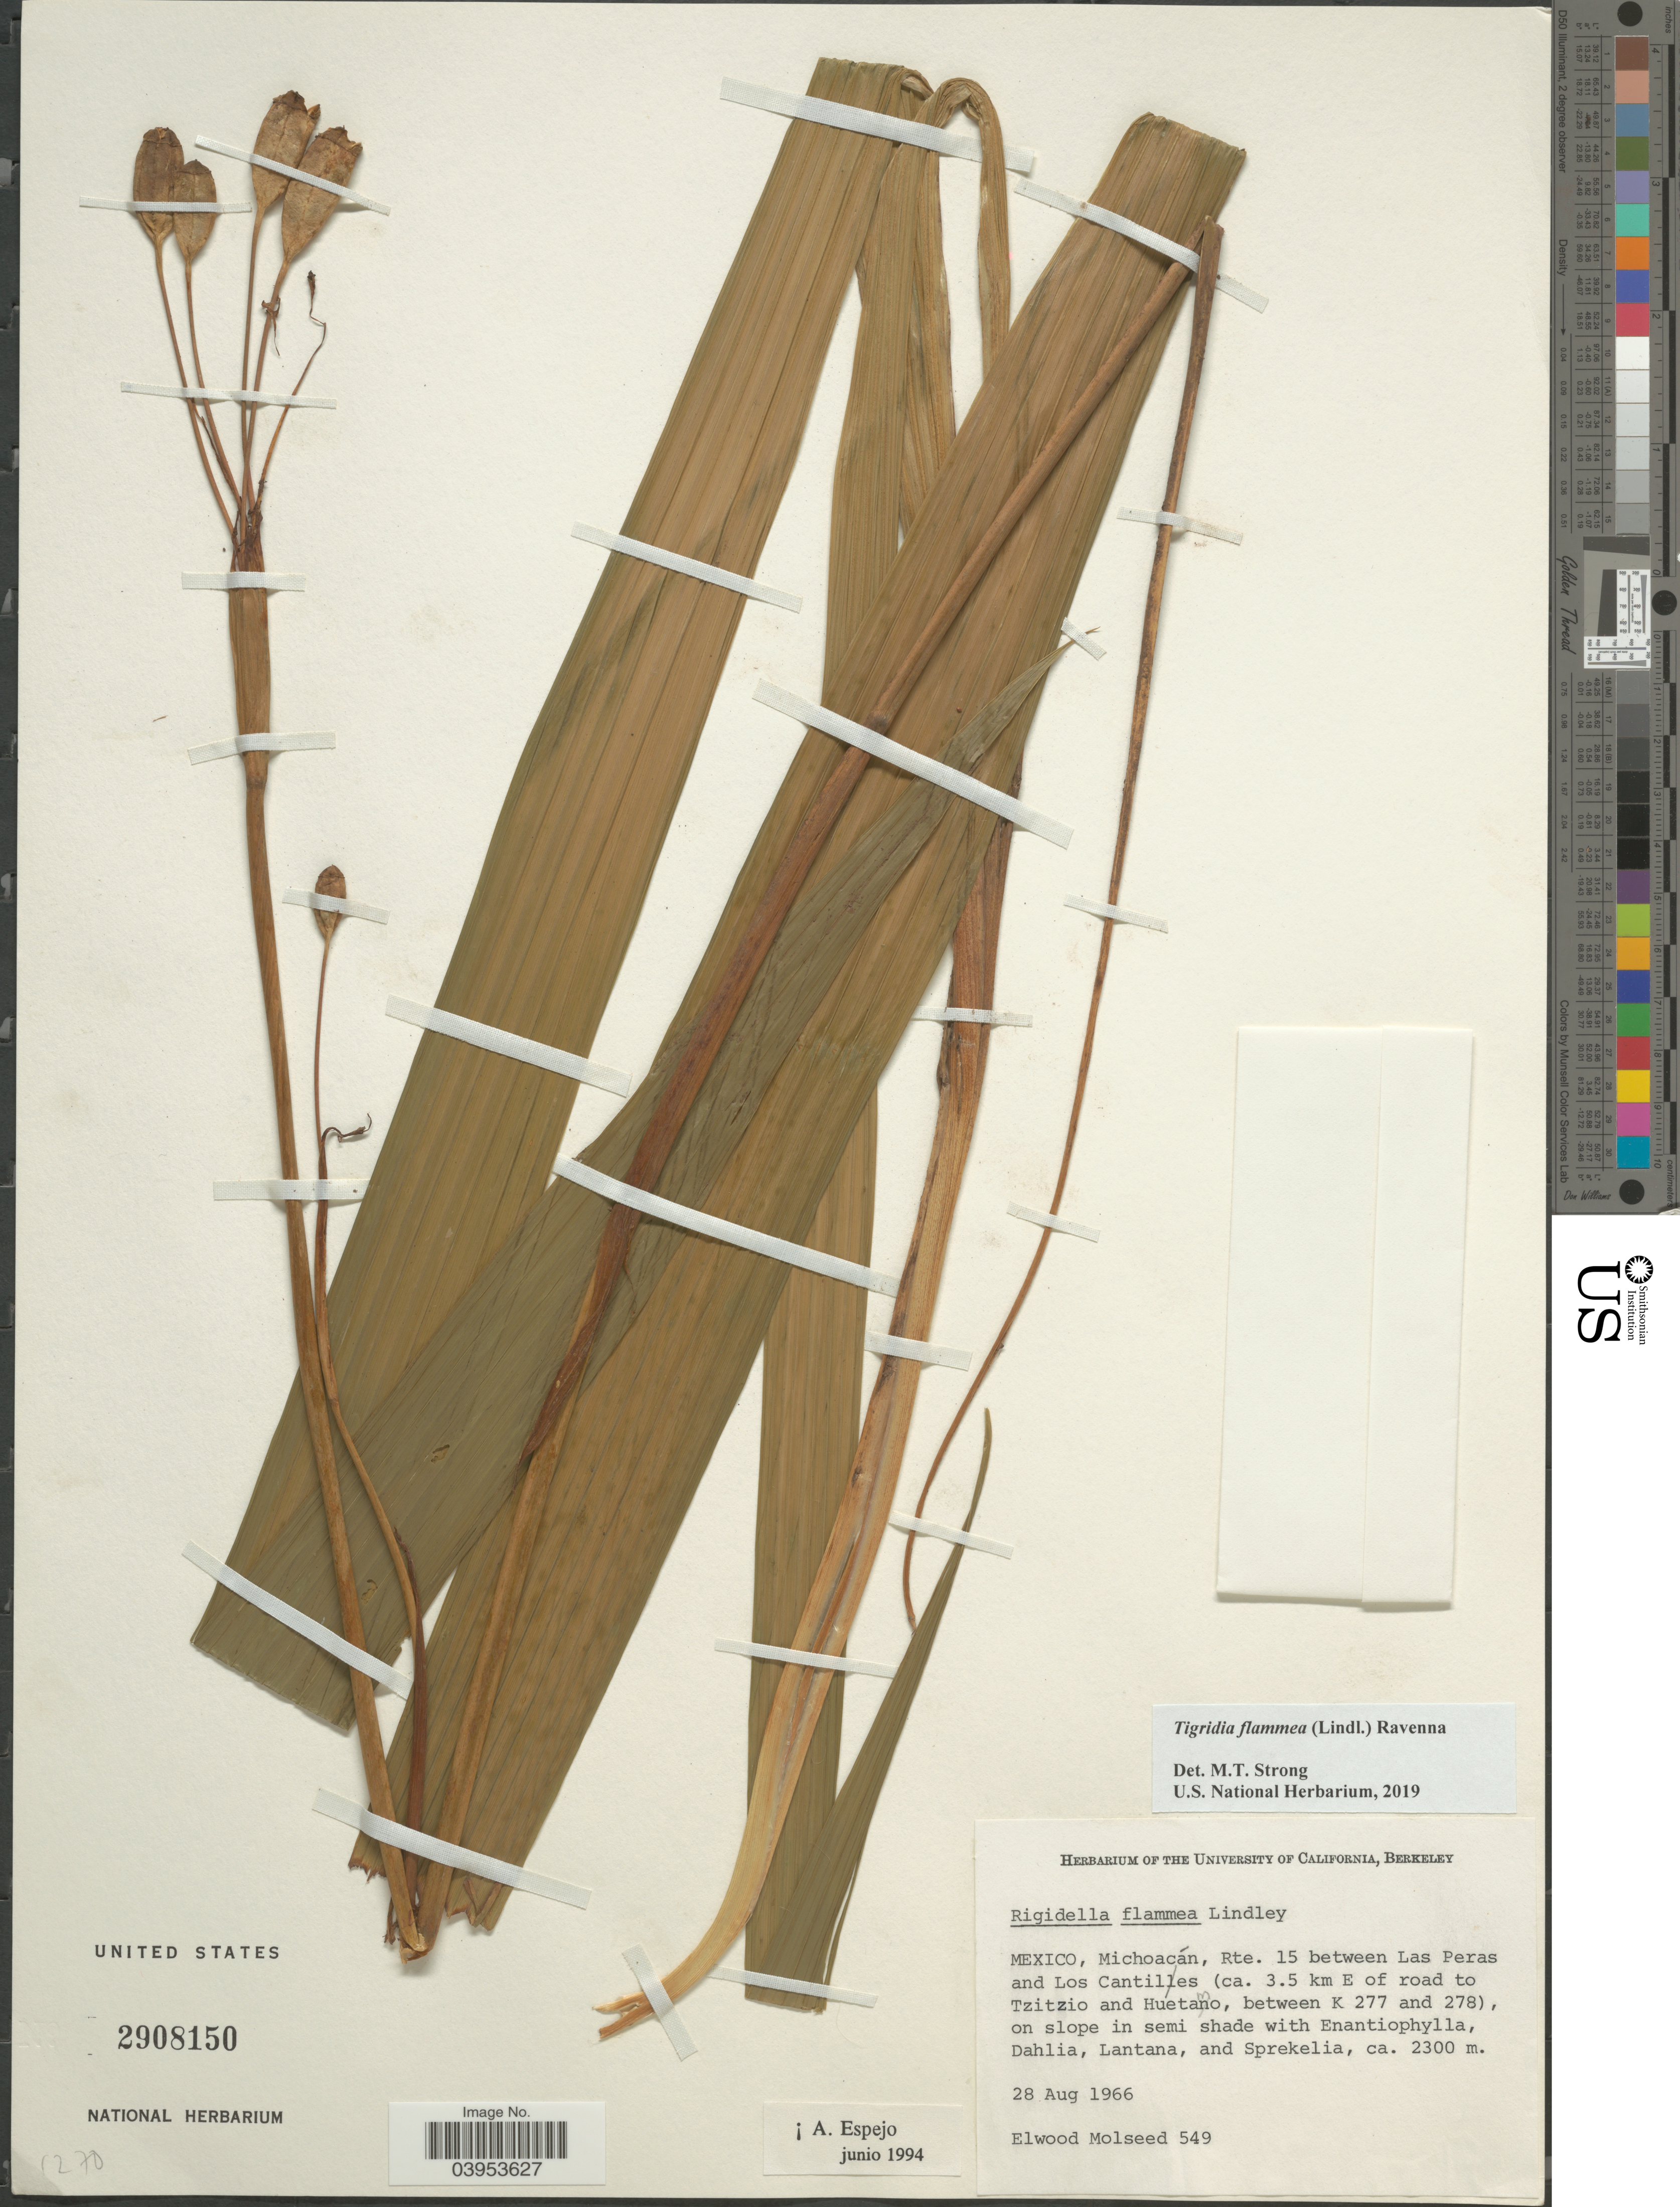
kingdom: Plantae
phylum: Tracheophyta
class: Liliopsida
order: Asparagales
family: Iridaceae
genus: Tigridia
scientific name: Tigridia flammea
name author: (Lindl.) Ravenna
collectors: E. Molseed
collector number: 549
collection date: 1966-08-28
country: Mexico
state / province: Michoacán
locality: Rte. 15 between Las Peras and Los Cantiles (ca. 3.5 km E of road to Tzitzio and Huetamo, between K 277 and 278).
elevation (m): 2300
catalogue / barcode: US 2908150